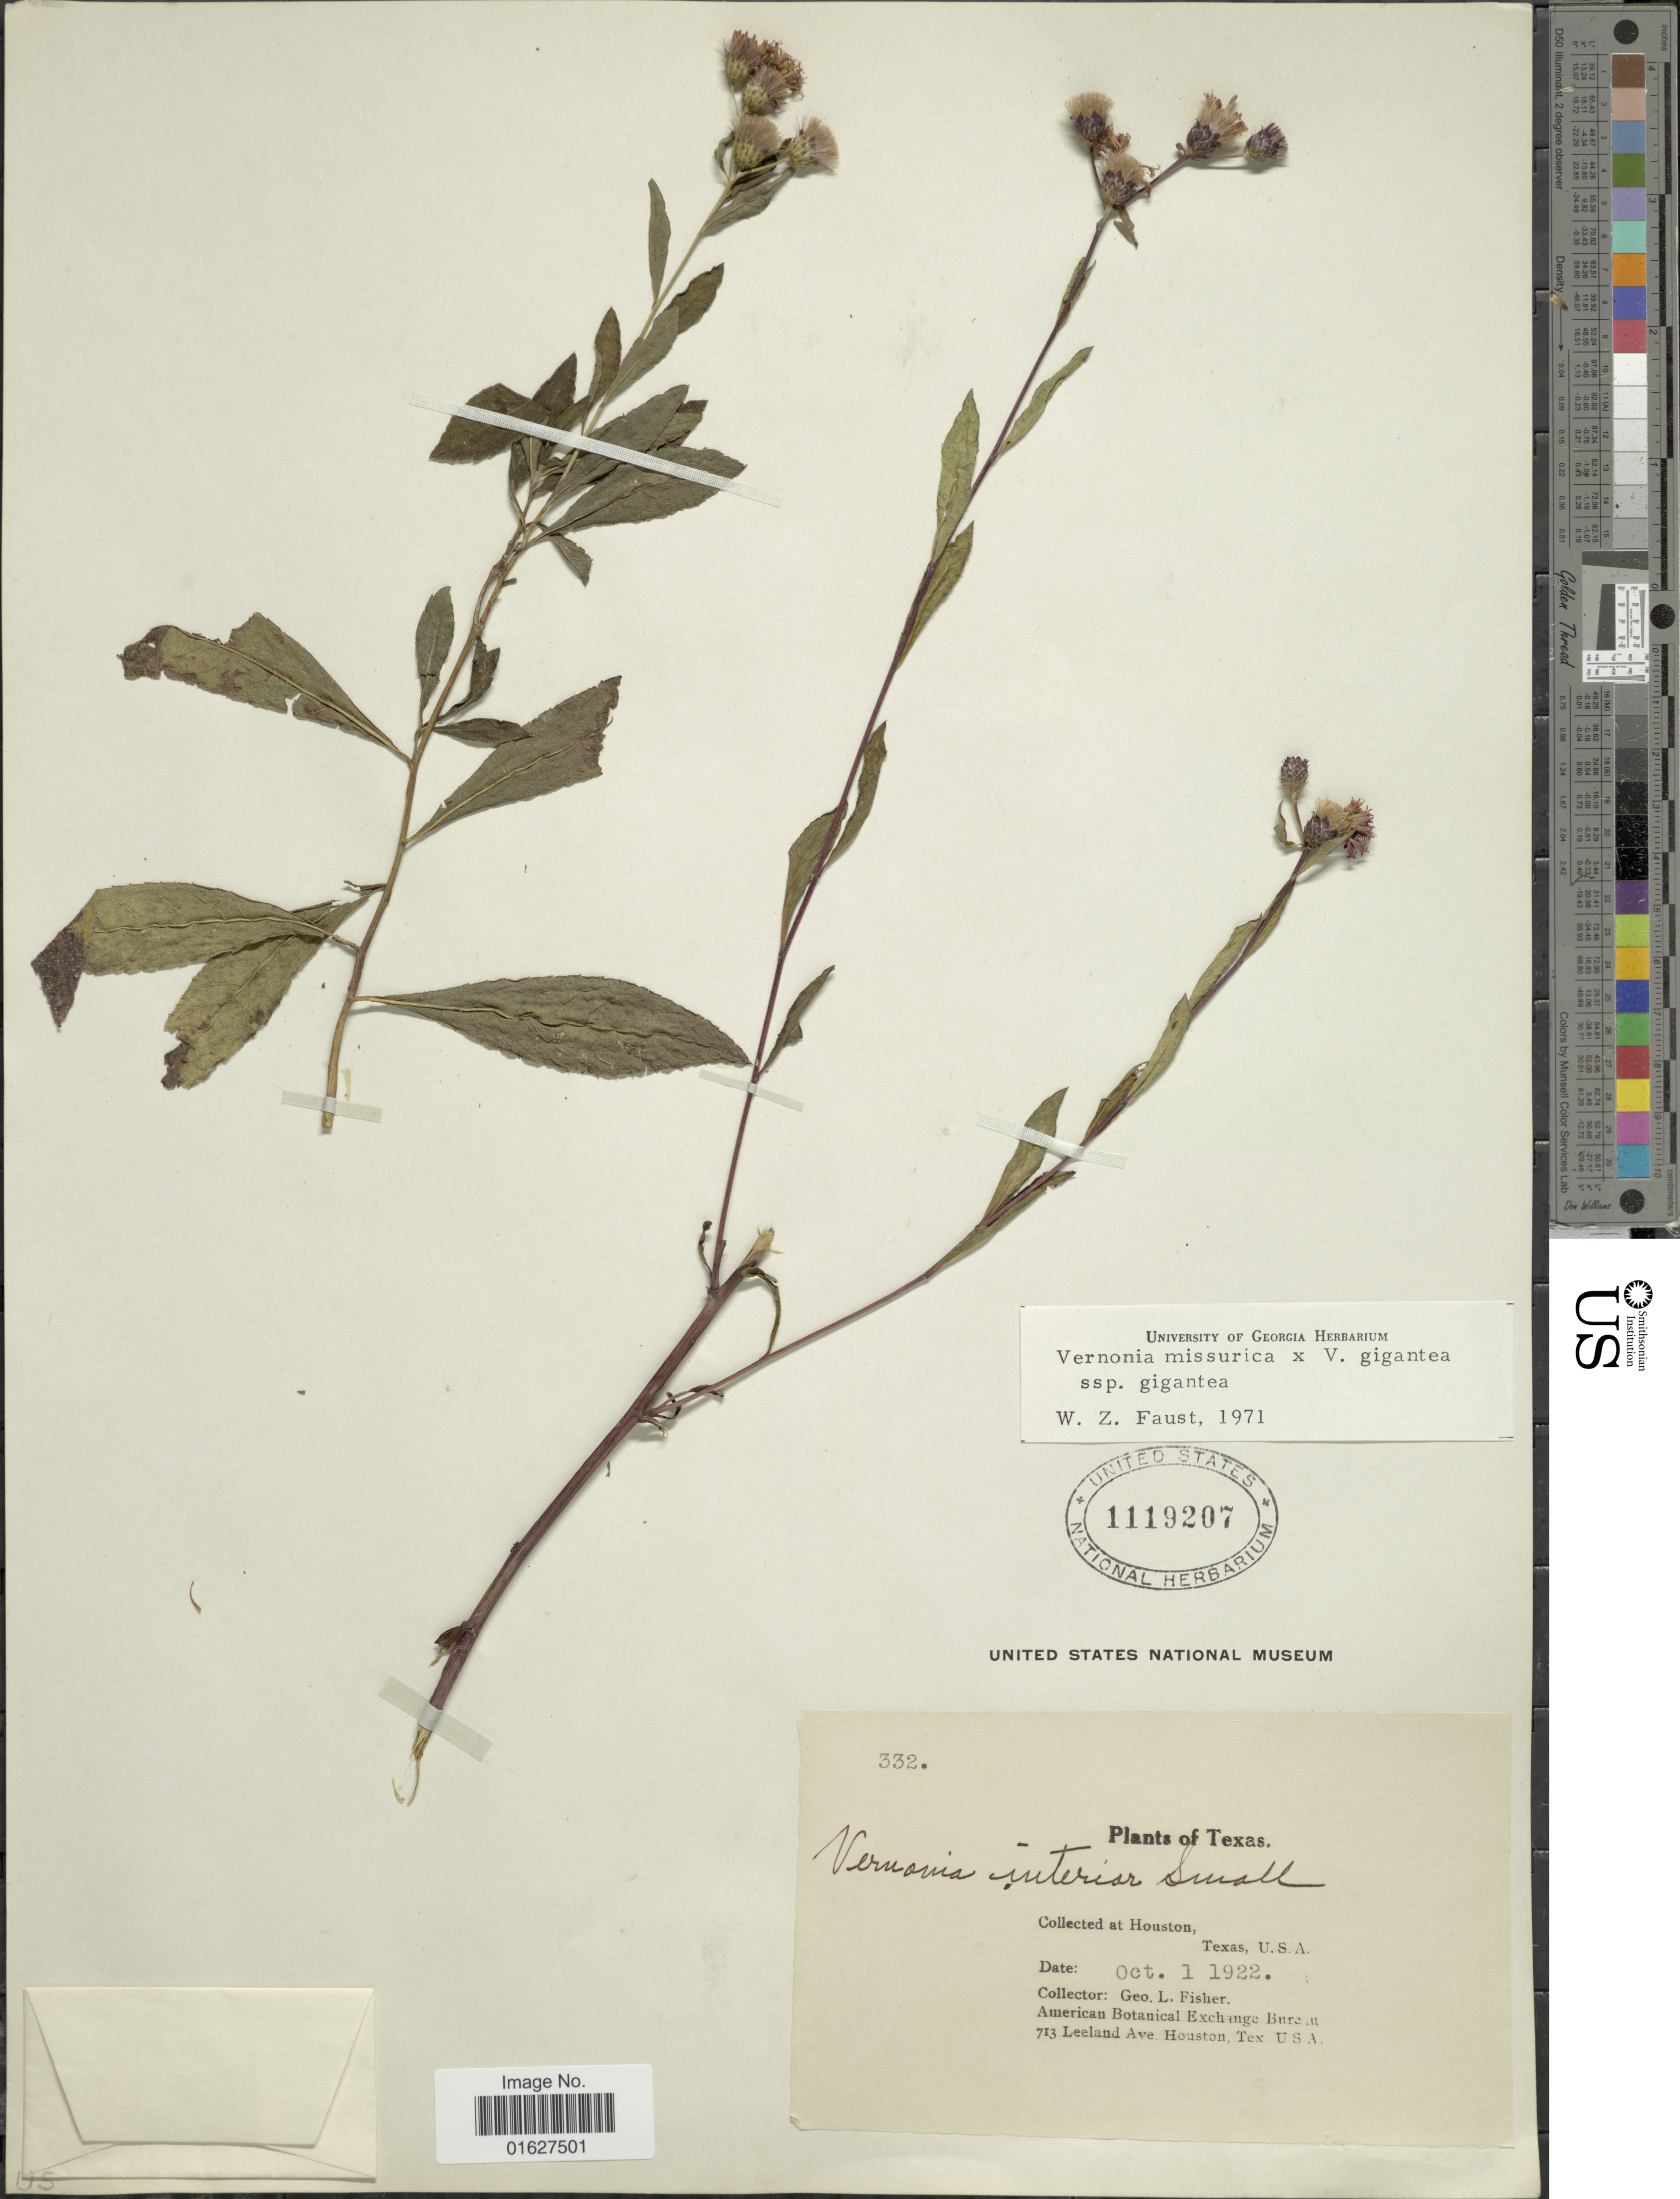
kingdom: Plantae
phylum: Tracheophyta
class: Magnoliopsida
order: Asterales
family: Asteraceae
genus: Vernonia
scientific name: Vernonia missurica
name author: Raf.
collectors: G. L. Fisher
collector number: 332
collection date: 1922-10-01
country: United States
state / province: Texas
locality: At Houston, U.S.A.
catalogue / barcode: US 1119207